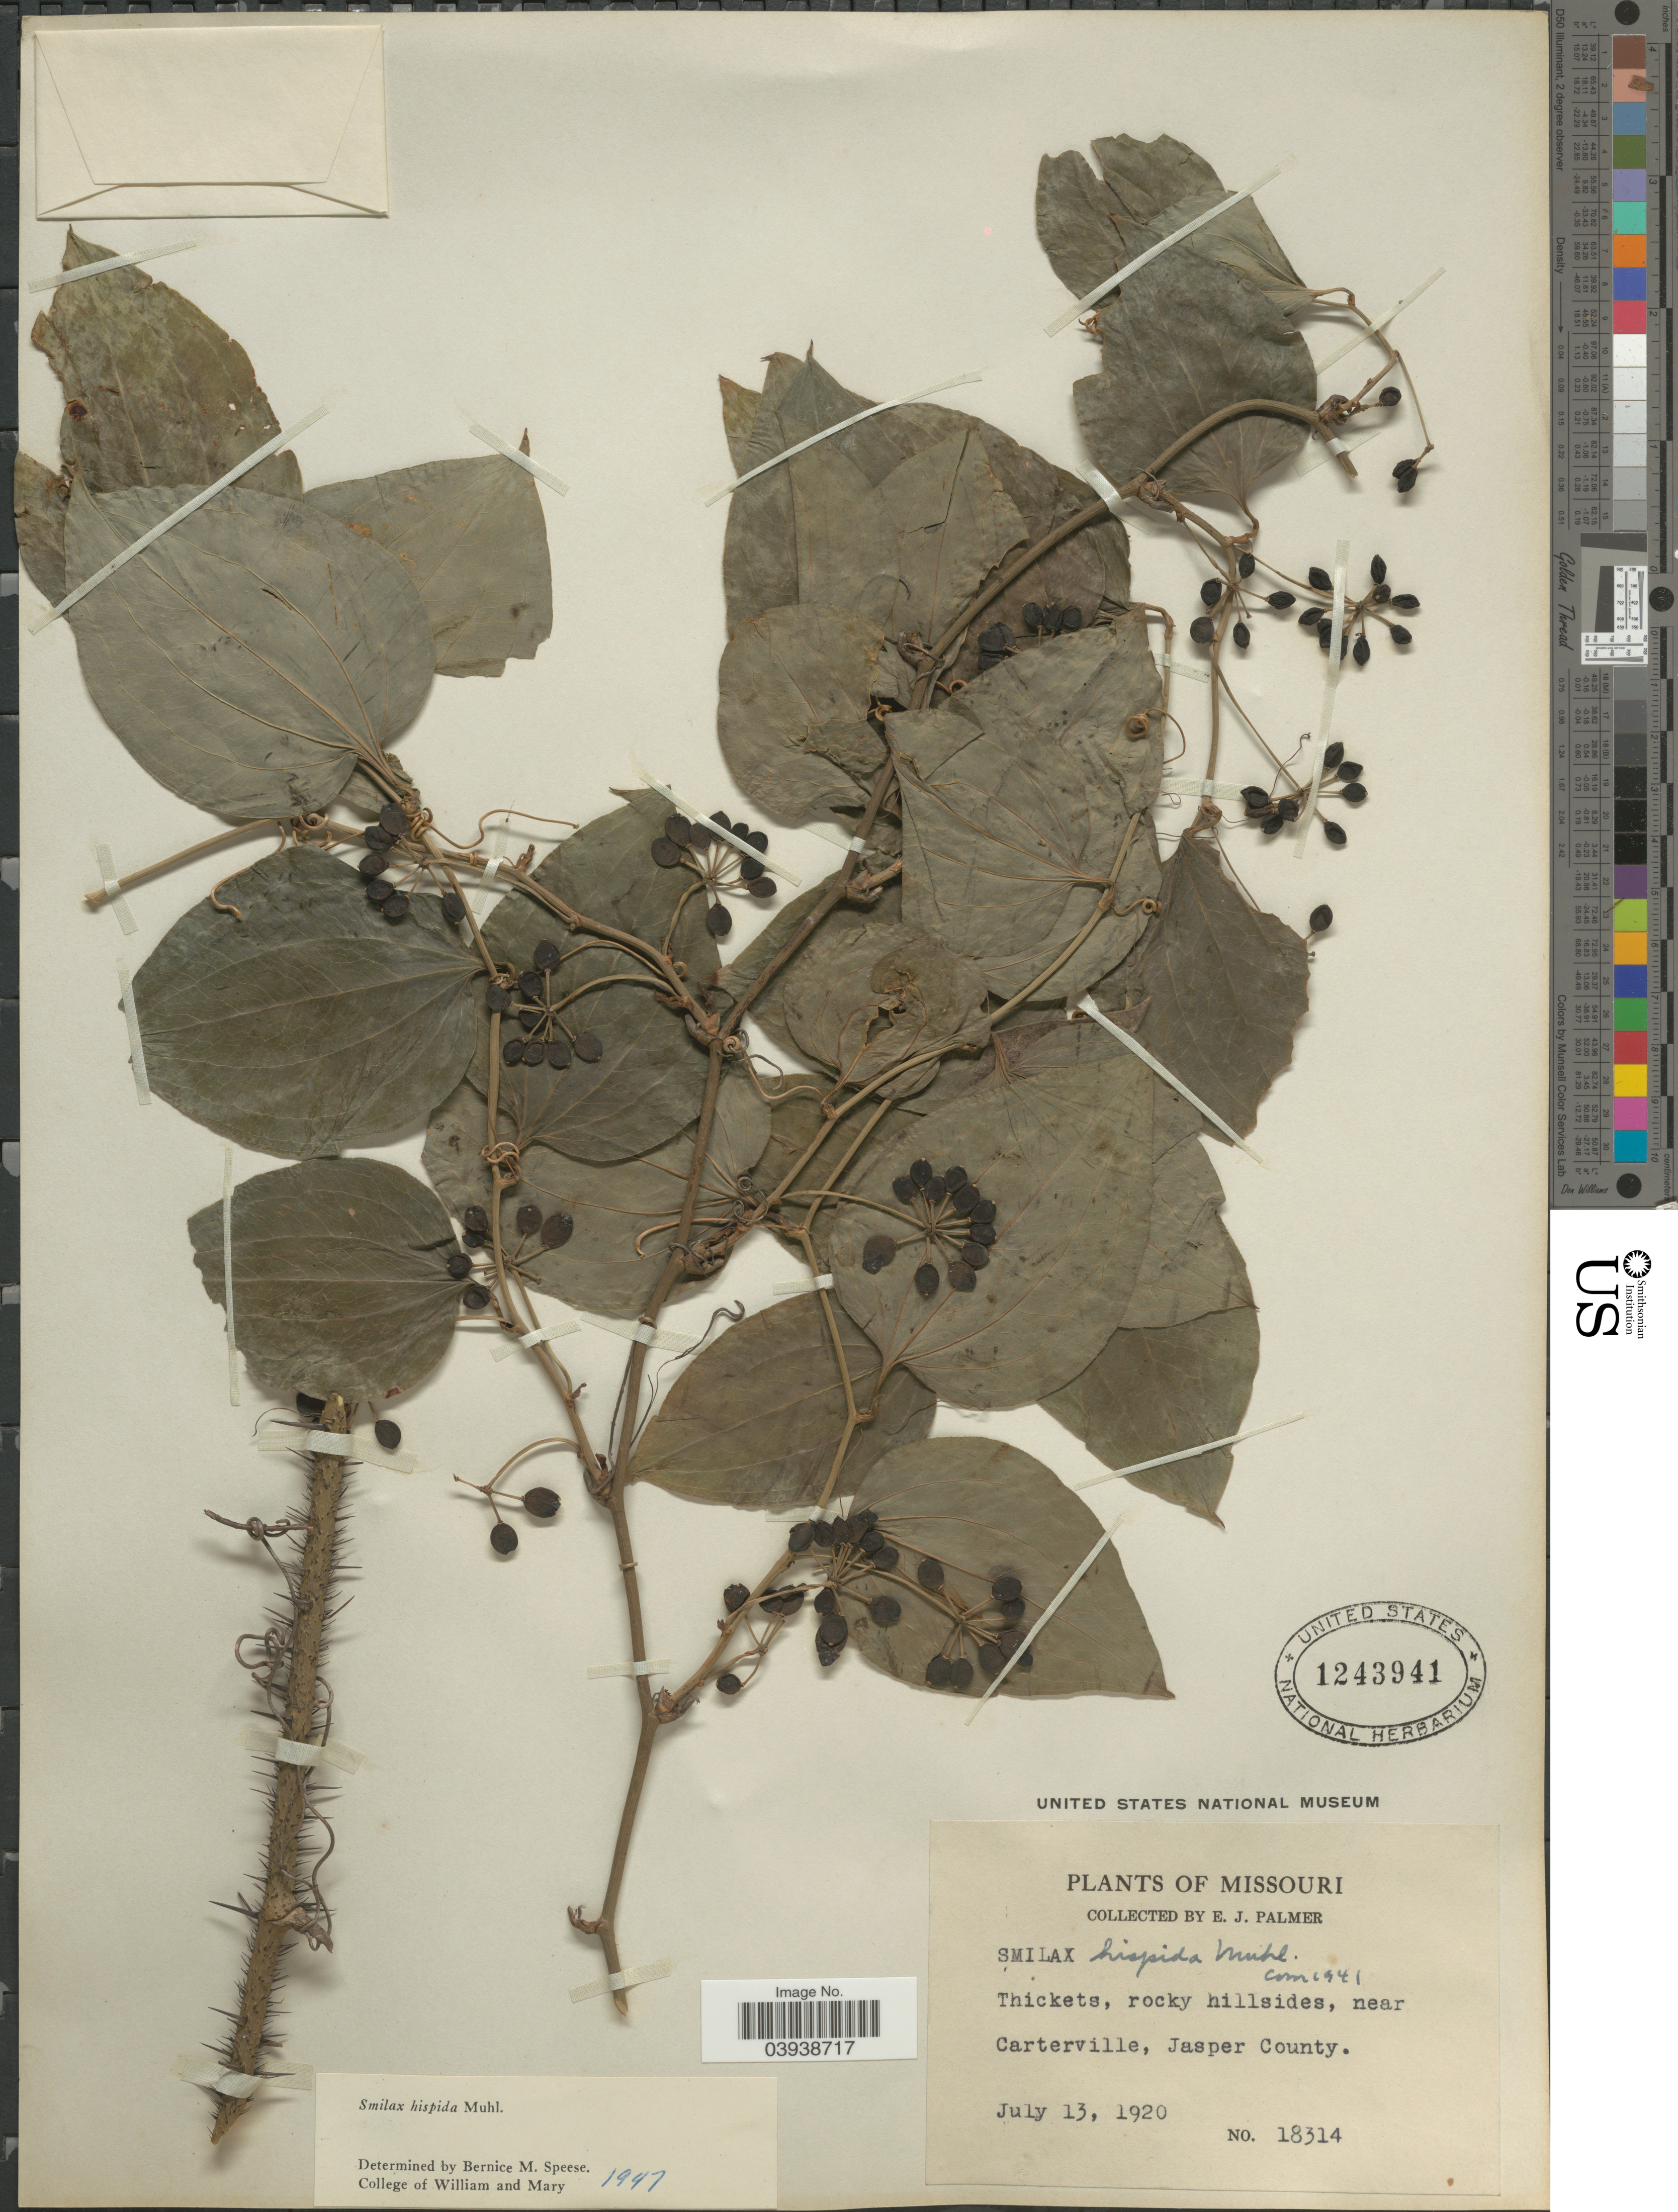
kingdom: Plantae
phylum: Tracheophyta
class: Liliopsida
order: Liliales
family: Smilacaceae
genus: Smilax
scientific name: Smilax hispida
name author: Raf.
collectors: E. J. Palmer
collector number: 18314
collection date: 1920-07-13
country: United States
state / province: Missouri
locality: Near Carterville, Jasper County.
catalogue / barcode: US 1243941